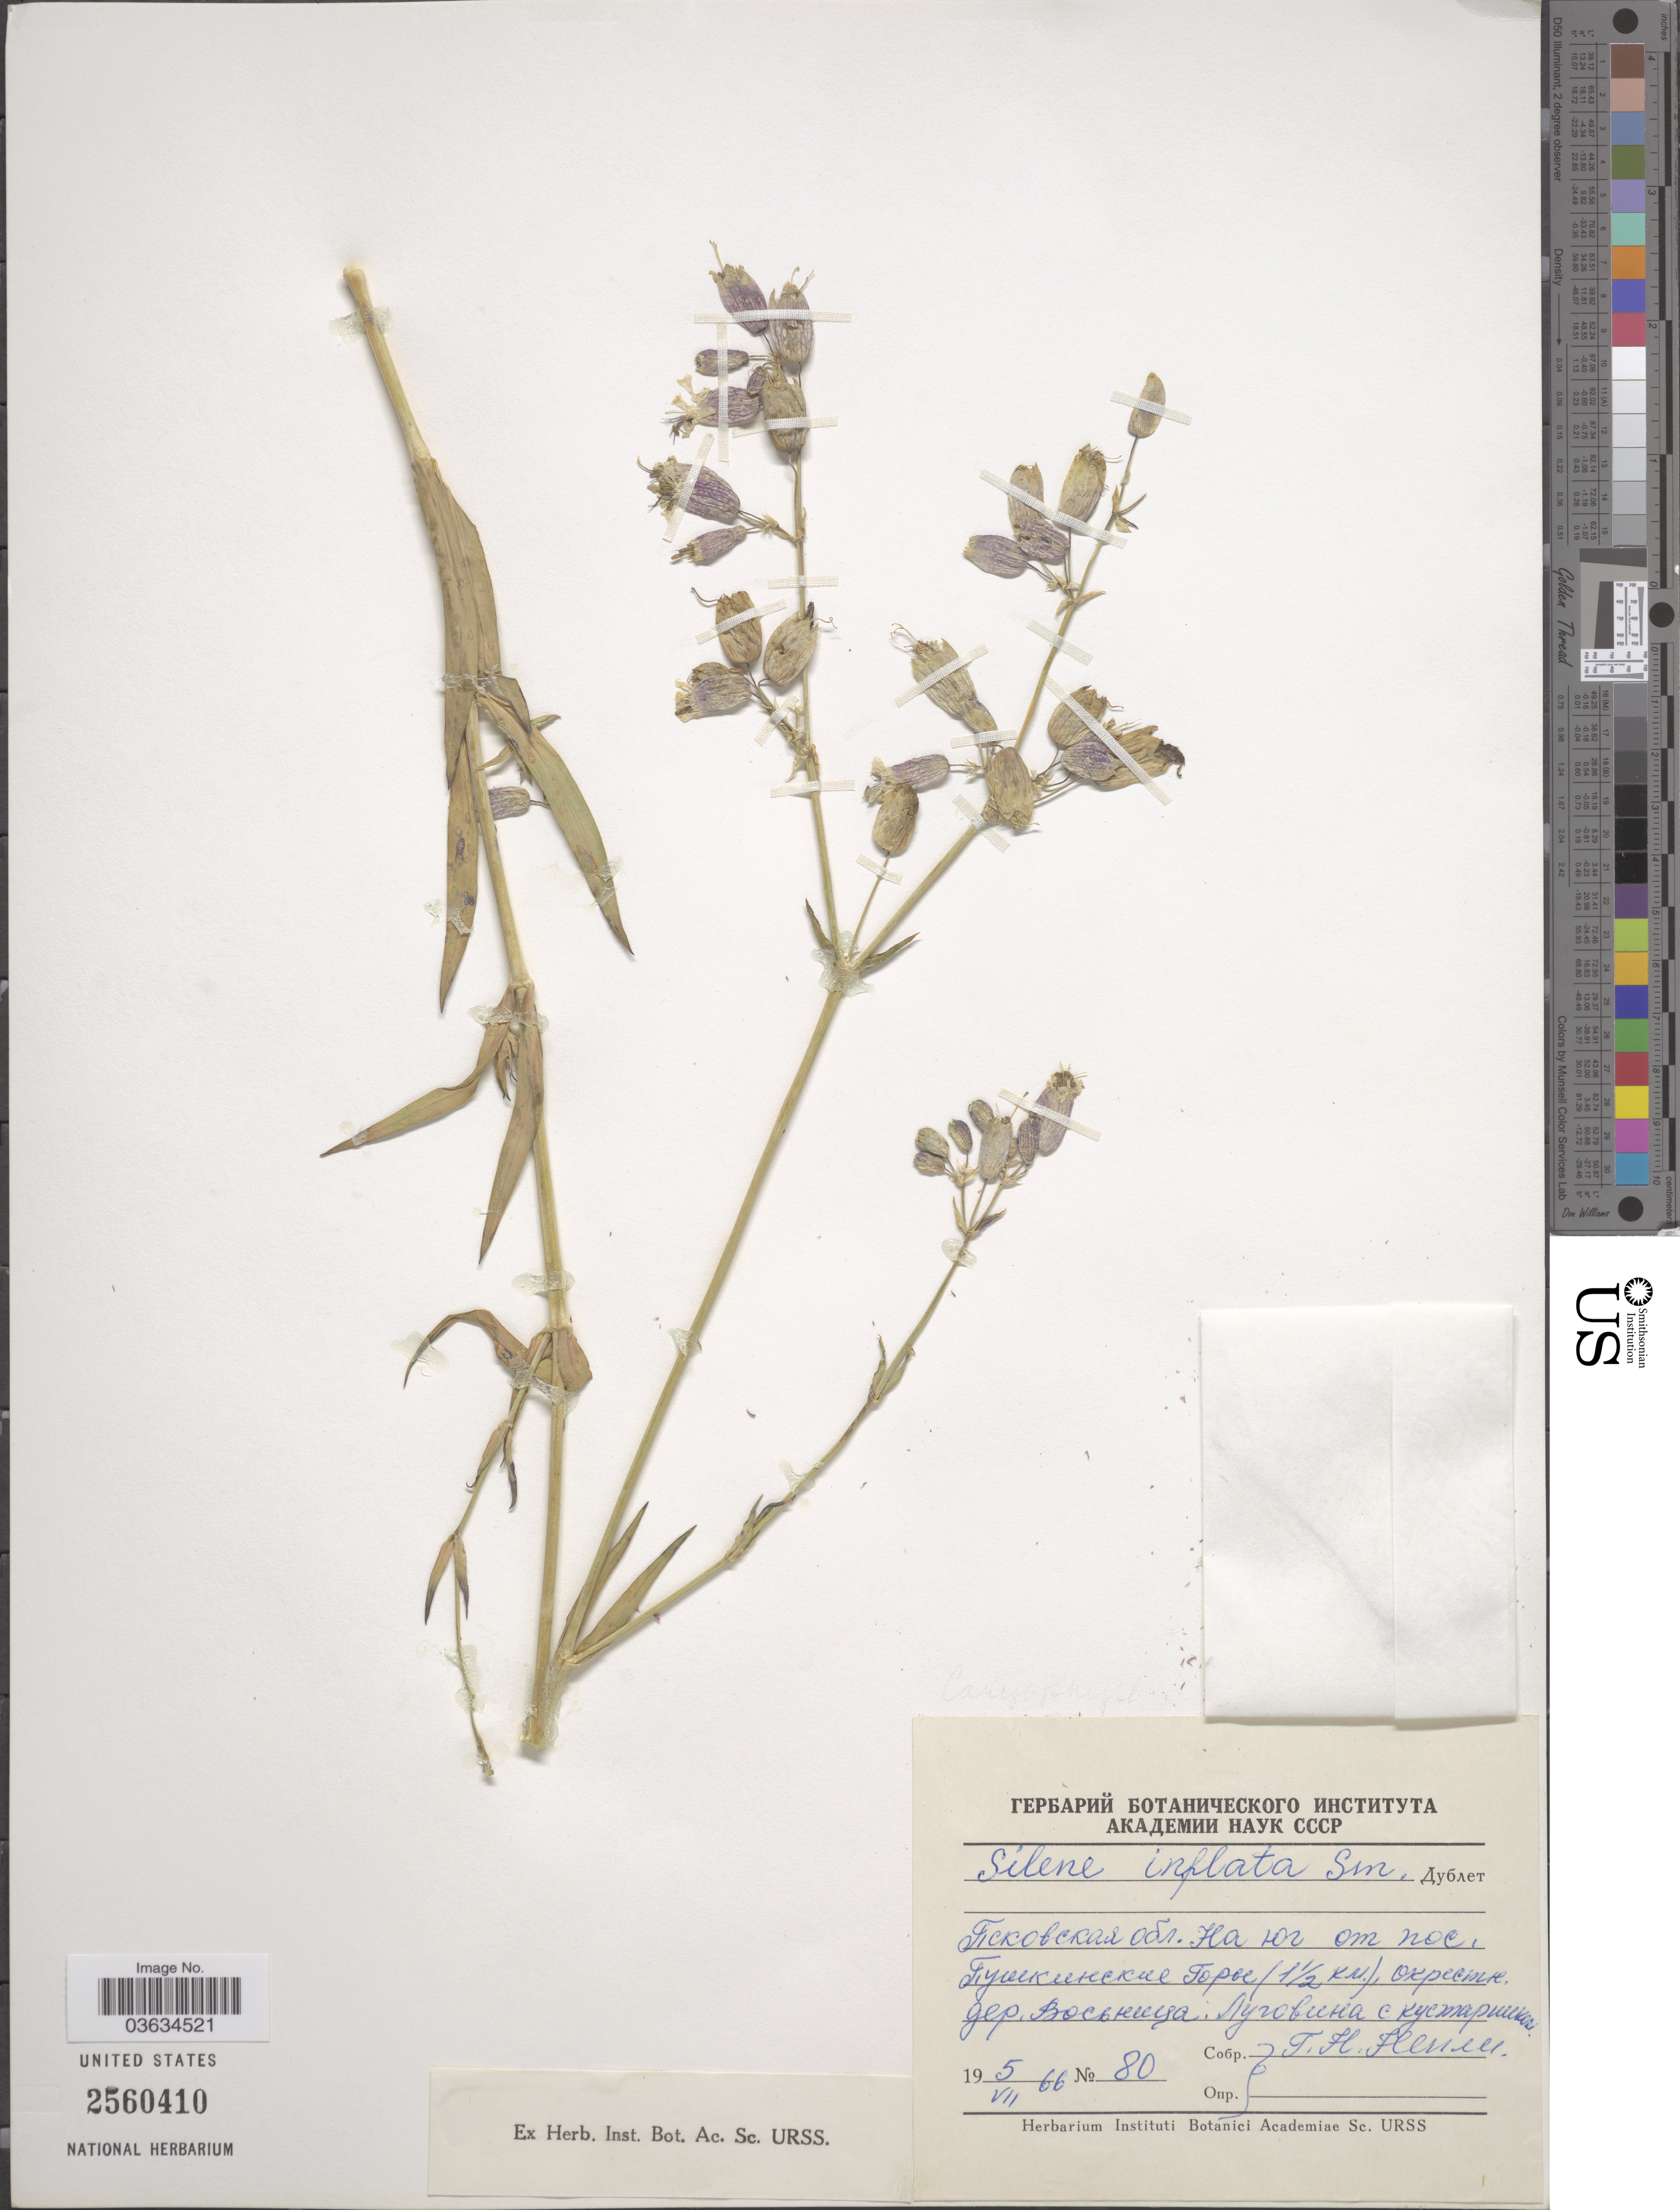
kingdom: Plantae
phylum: Tracheophyta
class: Magnoliopsida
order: Caryophyllales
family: Caryophyllaceae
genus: Silene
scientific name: Silene vulgaris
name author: (Moench) Garcke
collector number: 80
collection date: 1966-07-05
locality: X.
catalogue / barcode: US 2560410